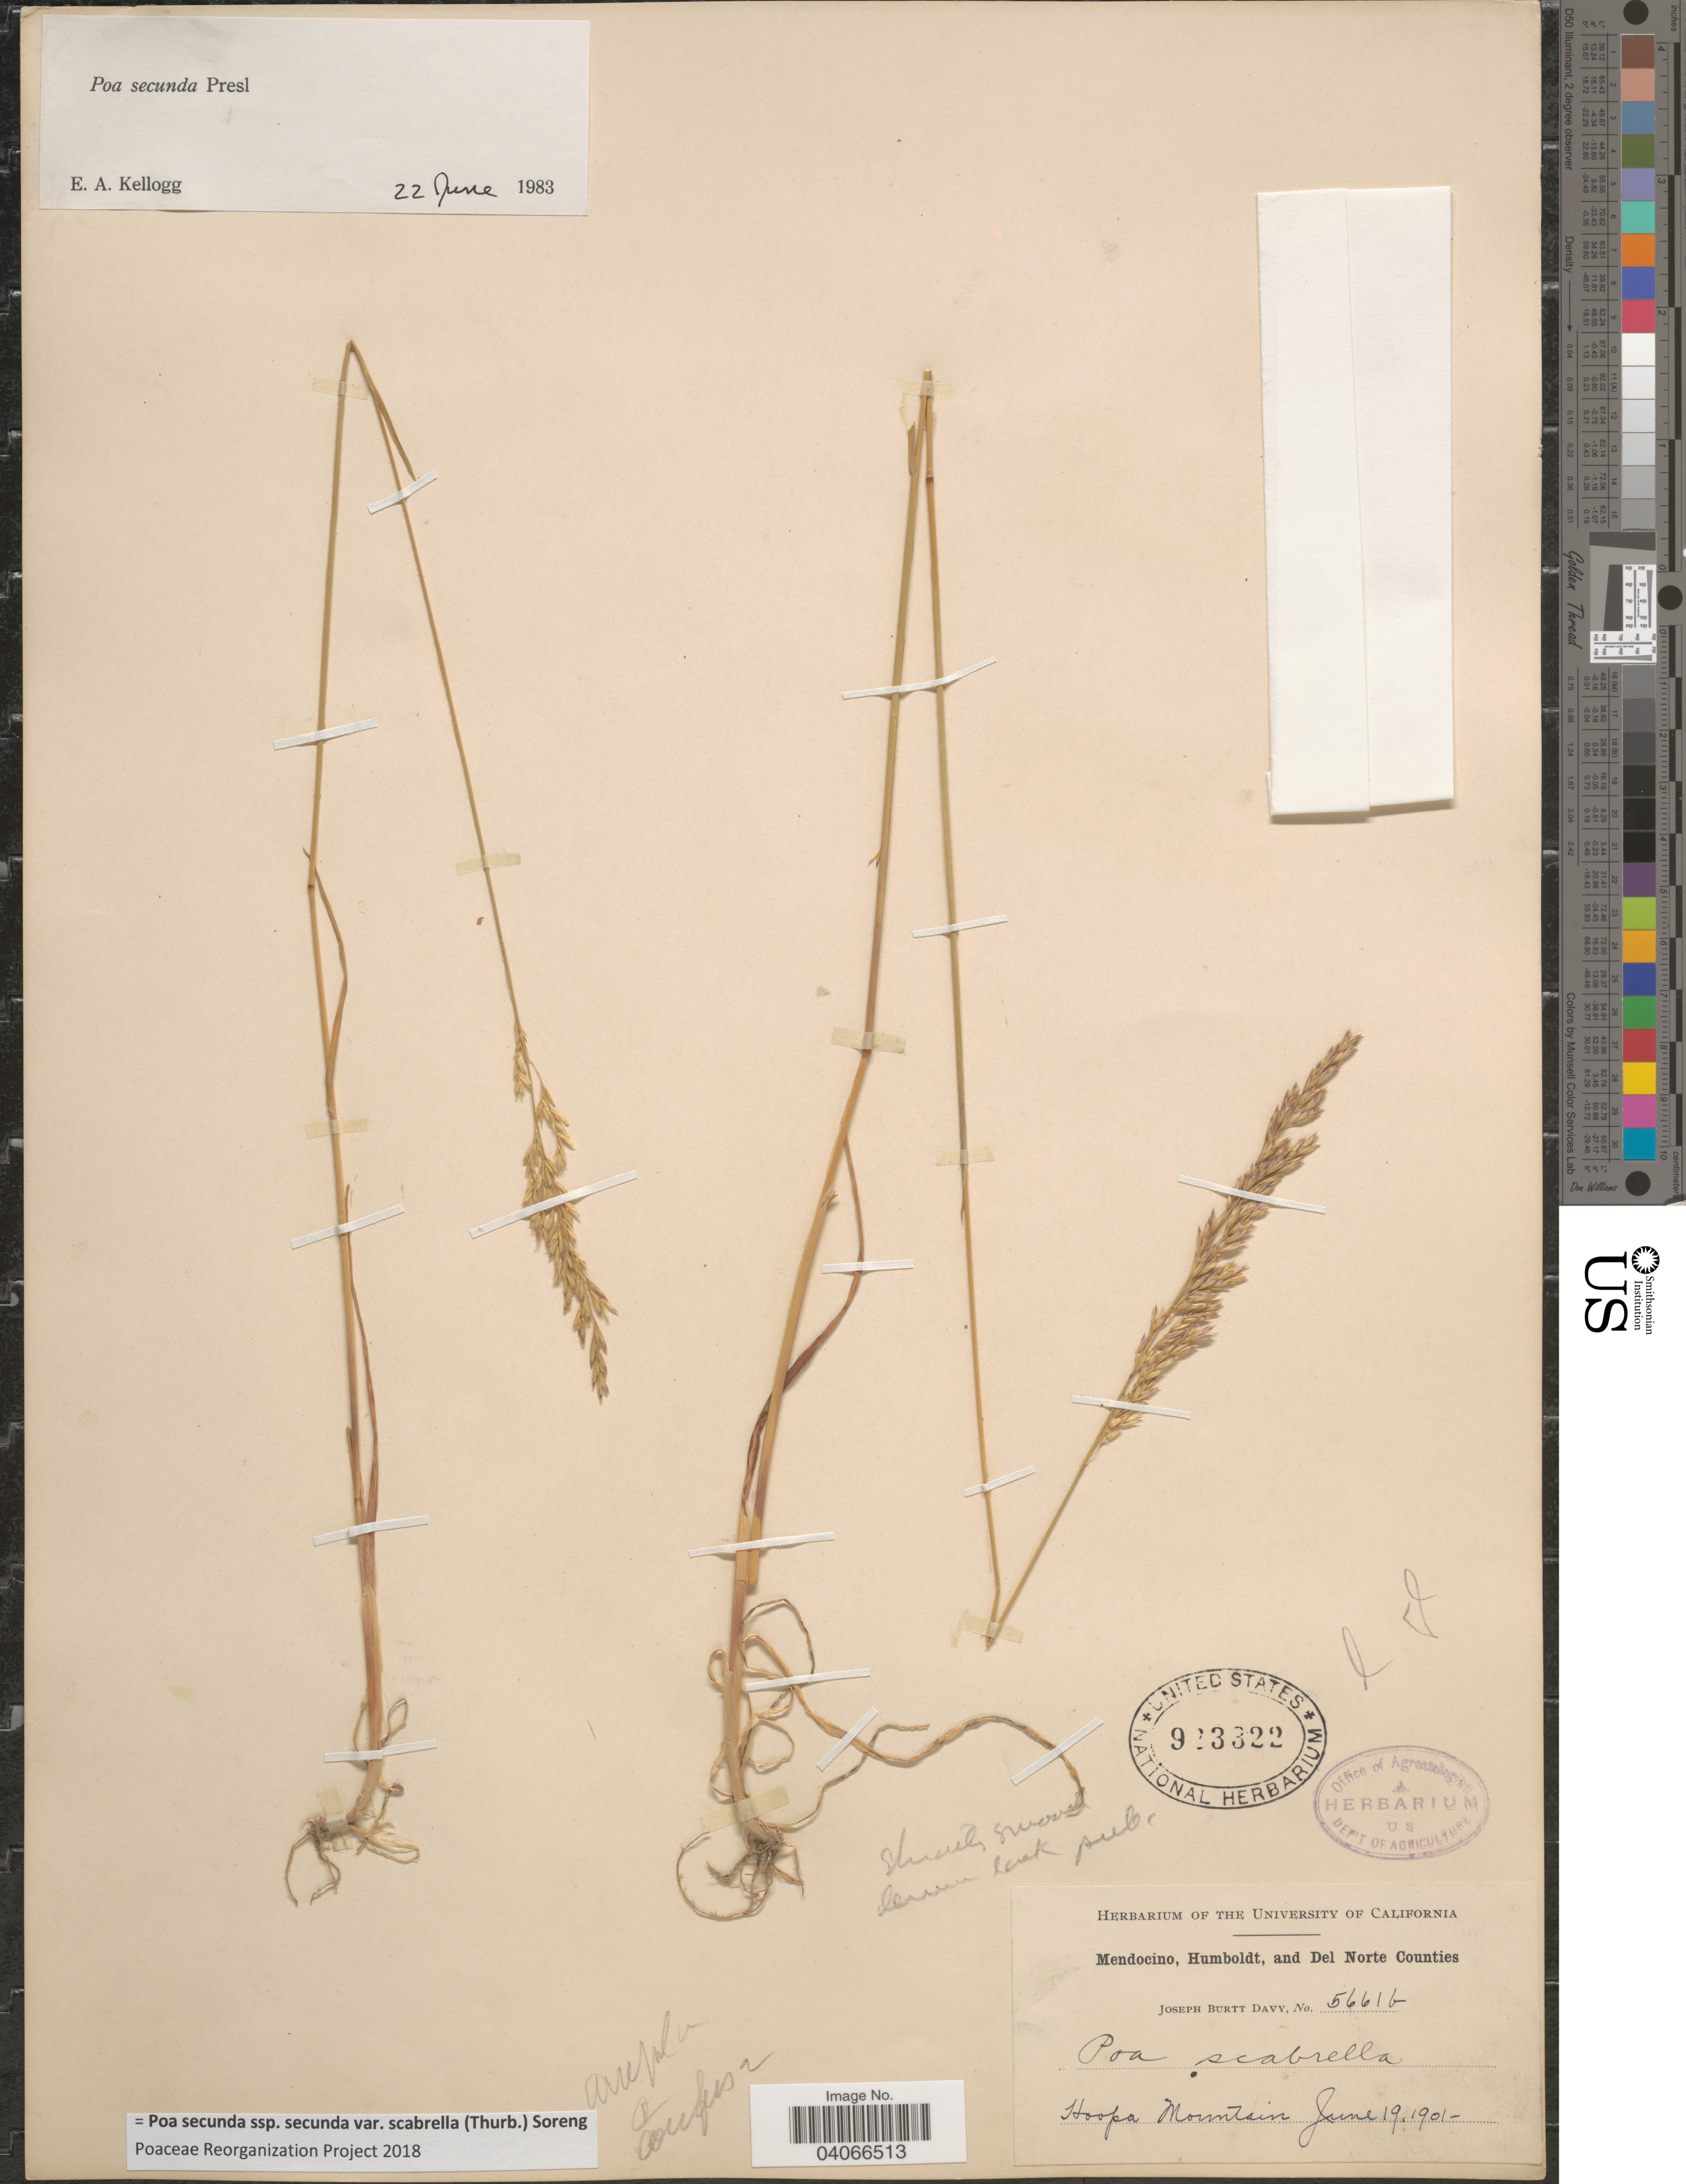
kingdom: Plantae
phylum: Tracheophyta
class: Liliopsida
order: Poales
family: Poaceae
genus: Poa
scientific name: Poa secunda subsp. secunda var. scabrella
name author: (Thurb.) Soreng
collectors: J. Burtt Davy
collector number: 5661b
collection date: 1901-06-19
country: United States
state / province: California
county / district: Mendocino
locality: Mendocino, Humboldt, and Del Norte Counties. Hoopa Mountain.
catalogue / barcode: US 923322